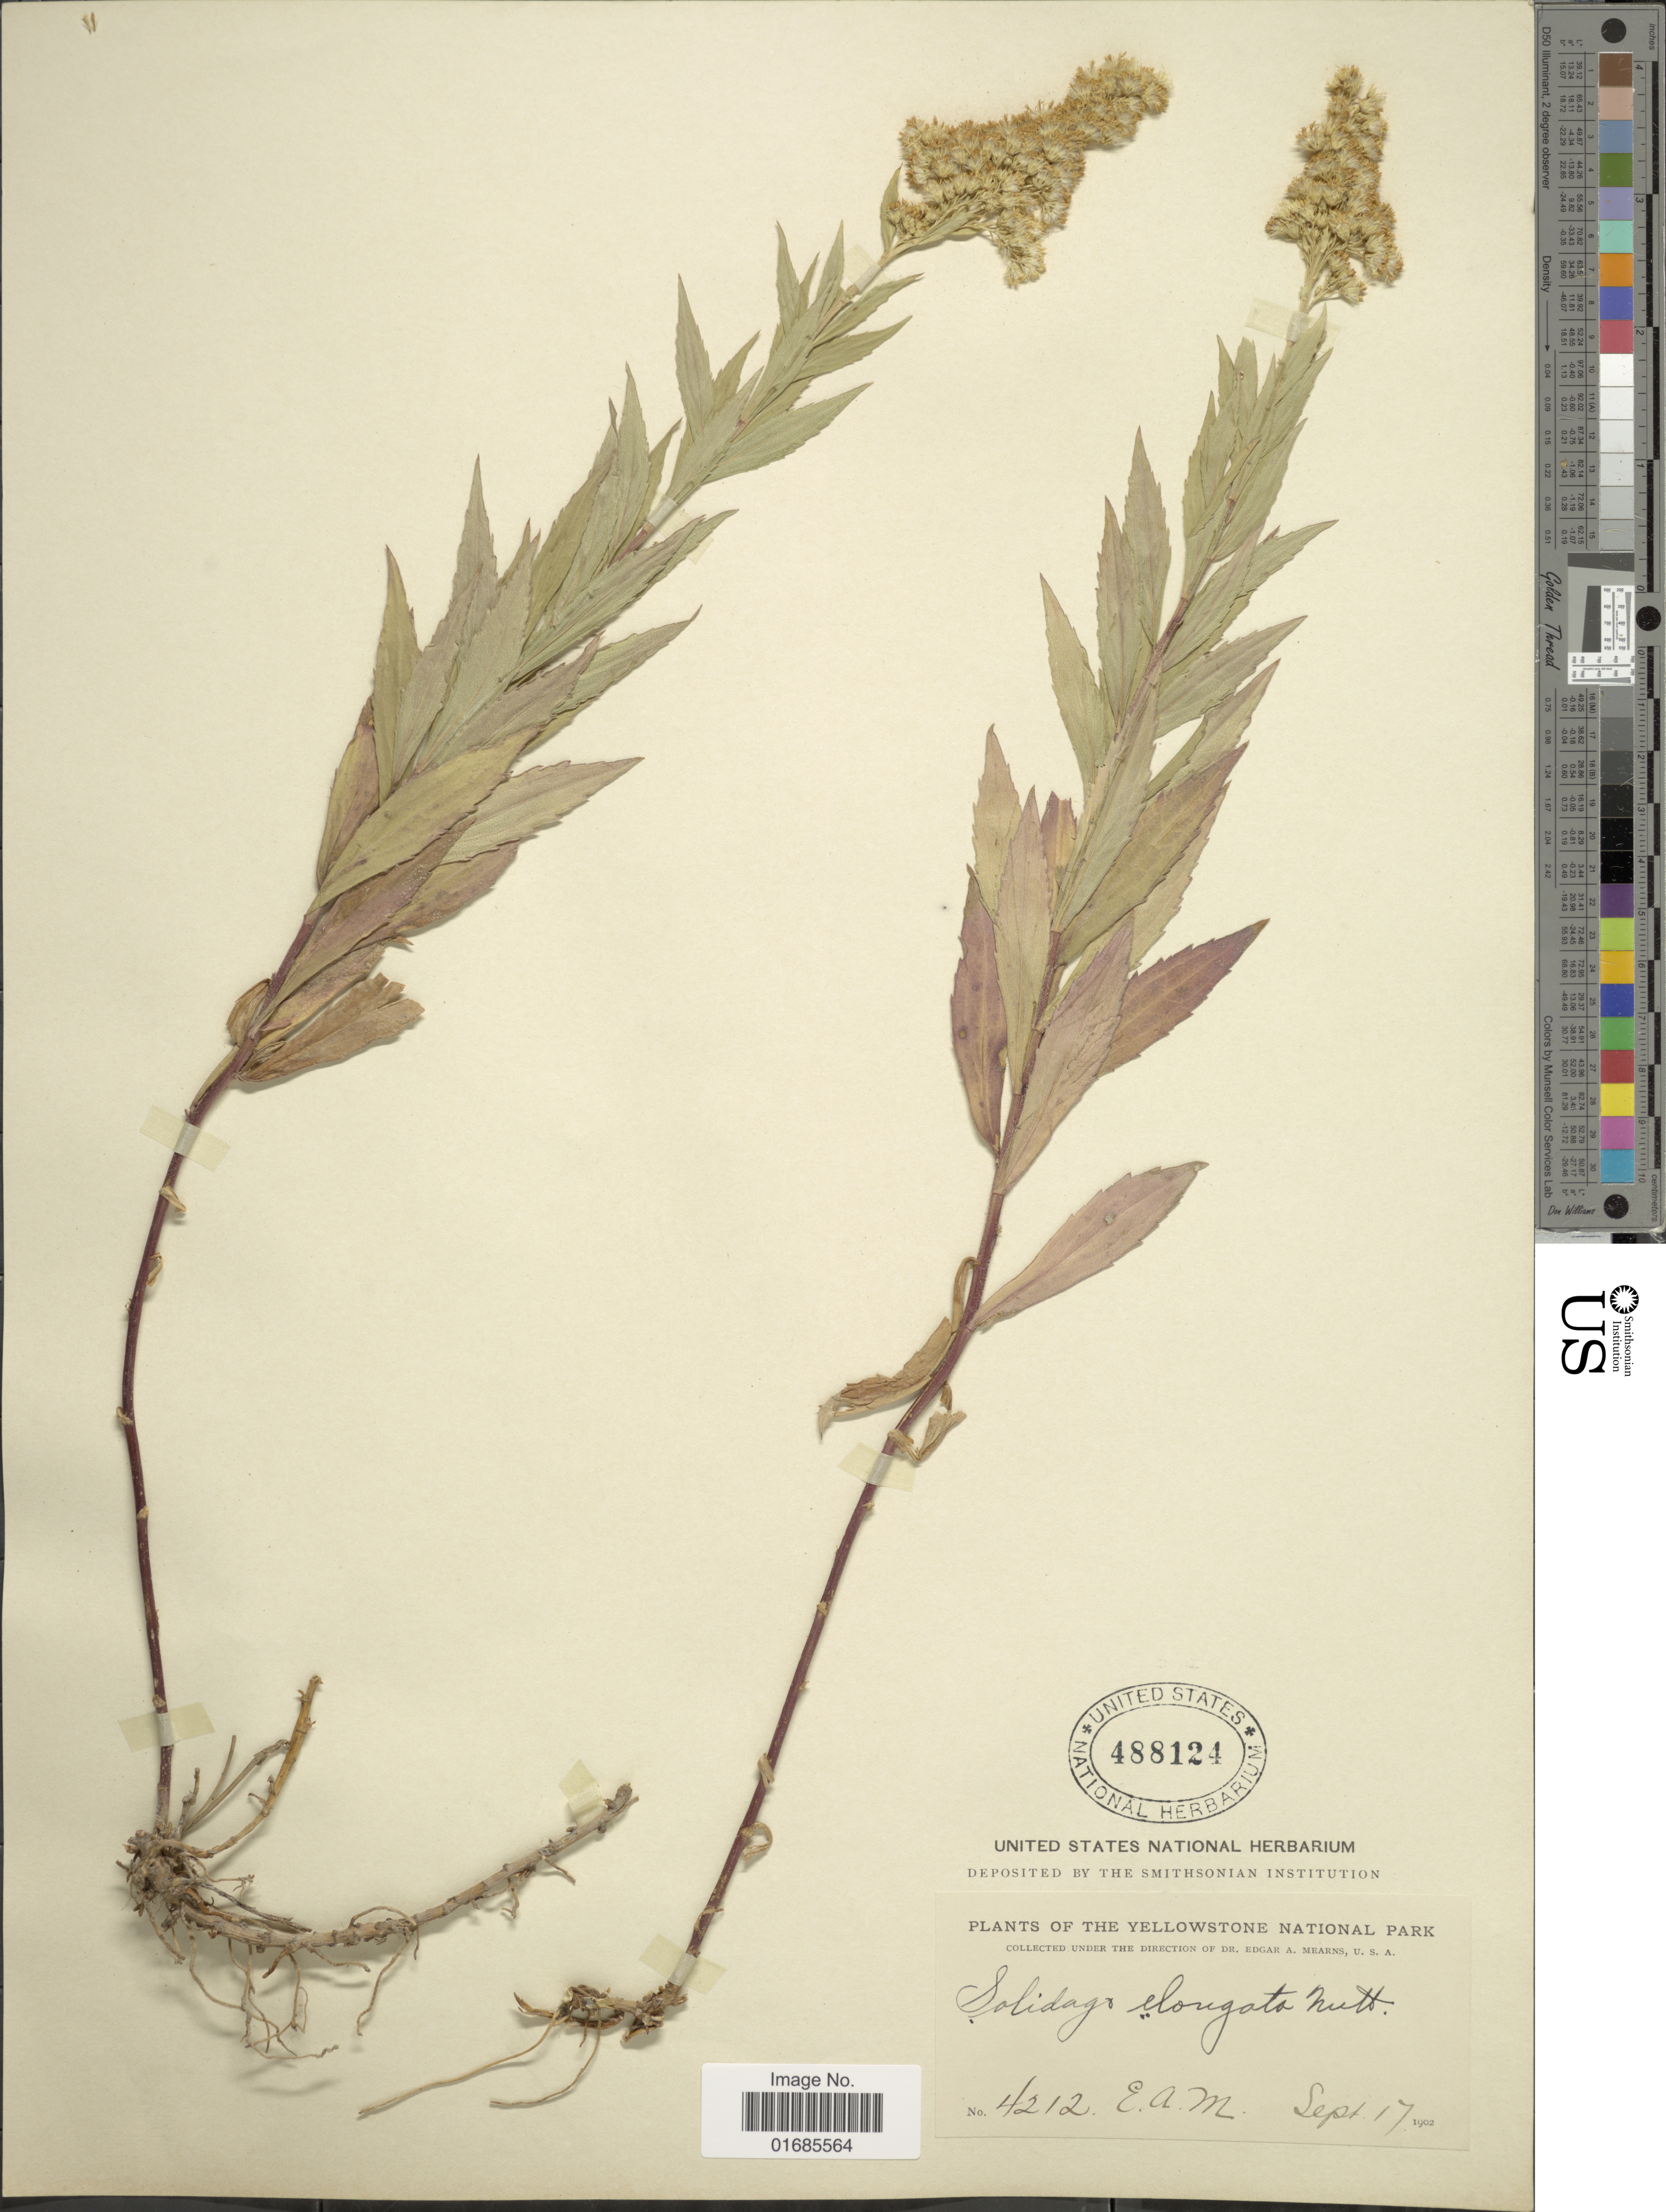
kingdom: Plantae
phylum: Tracheophyta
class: Magnoliopsida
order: Asterales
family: Asteraceae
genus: Solidago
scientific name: Solidago canadensis var. salebrosa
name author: (Piper) M.E. Jones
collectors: E. A. Mearns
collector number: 4212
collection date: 1902-09-17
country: United States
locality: Yellowstone National Park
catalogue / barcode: US 488124